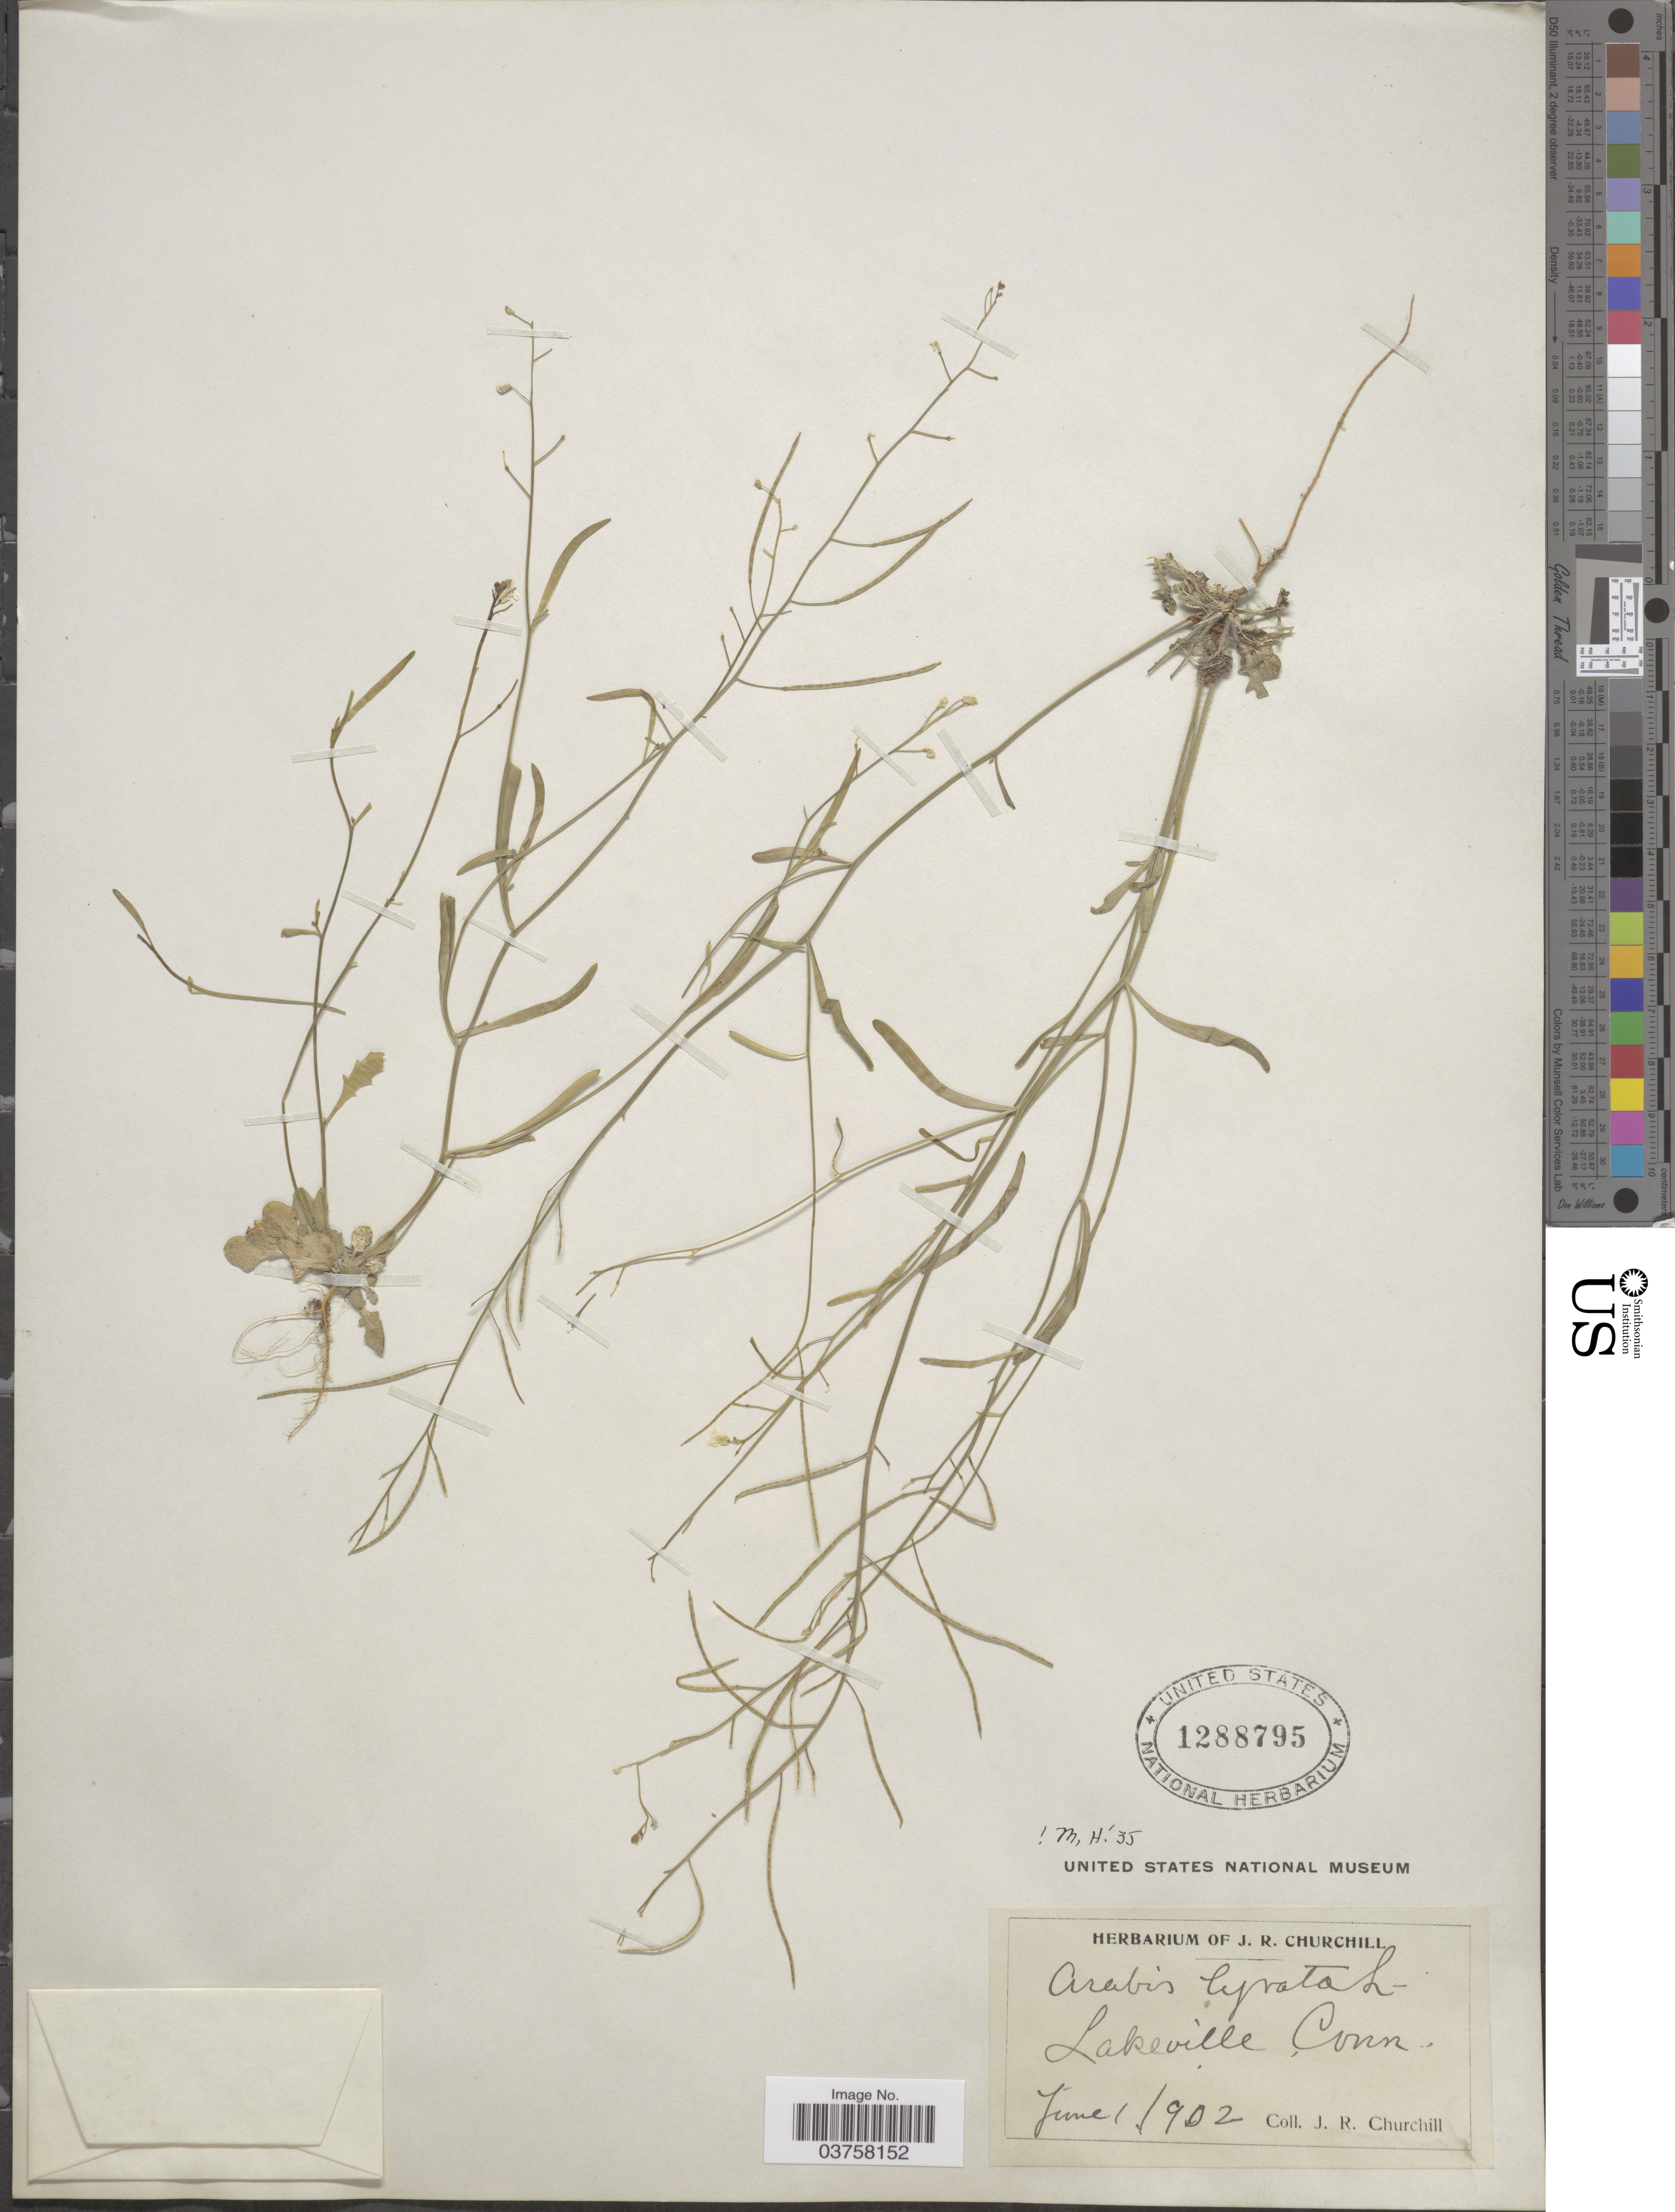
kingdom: Plantae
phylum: Tracheophyta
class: Magnoliopsida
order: Brassicales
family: Brassicaceae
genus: Arabis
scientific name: Arabis lyrata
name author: L.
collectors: J. Churchill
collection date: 1902-06-01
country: United States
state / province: Connecticut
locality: Lakeville.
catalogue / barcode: US 1288795